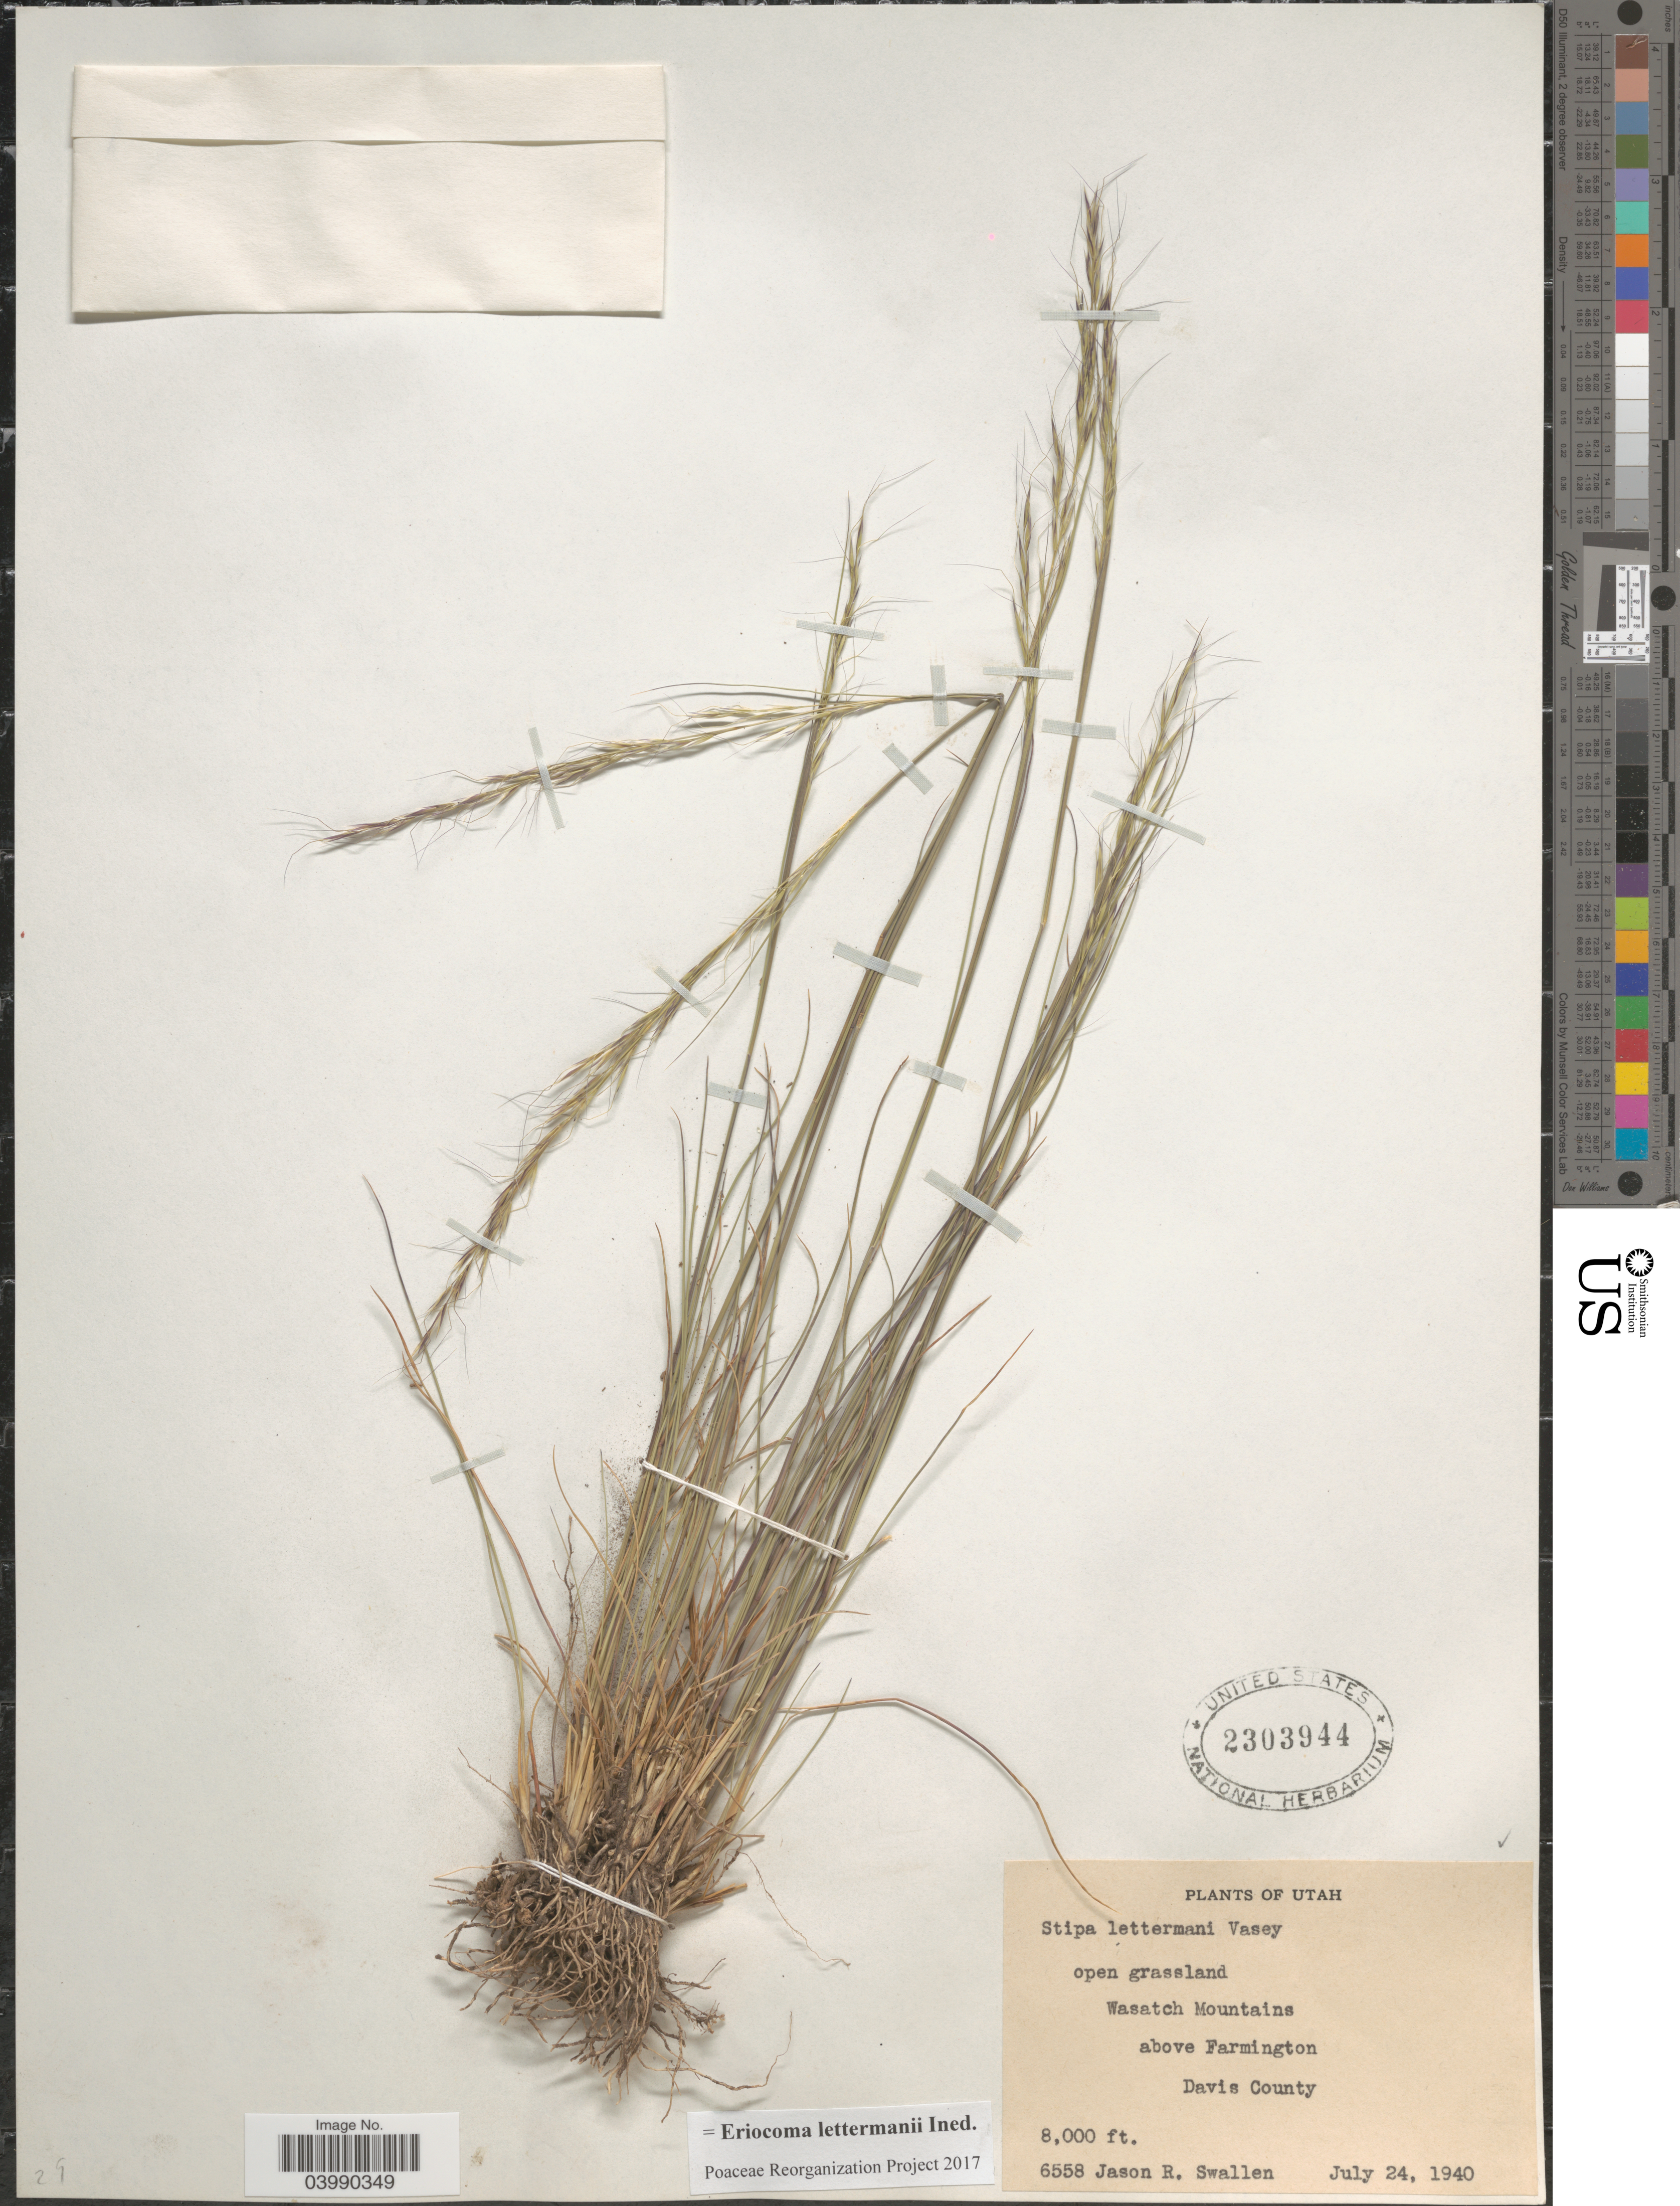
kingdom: Plantae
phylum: Tracheophyta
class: Liliopsida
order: Poales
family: Poaceae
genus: Eriocoma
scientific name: Eriocoma lettermanii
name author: (Vasey) Romasch.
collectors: J. R. Swallen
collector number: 6558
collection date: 1940-07-24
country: United States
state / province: Utah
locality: Open grassland. Wasatch Mountains above Farmington. Davis County.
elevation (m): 2438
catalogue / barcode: US 2303944